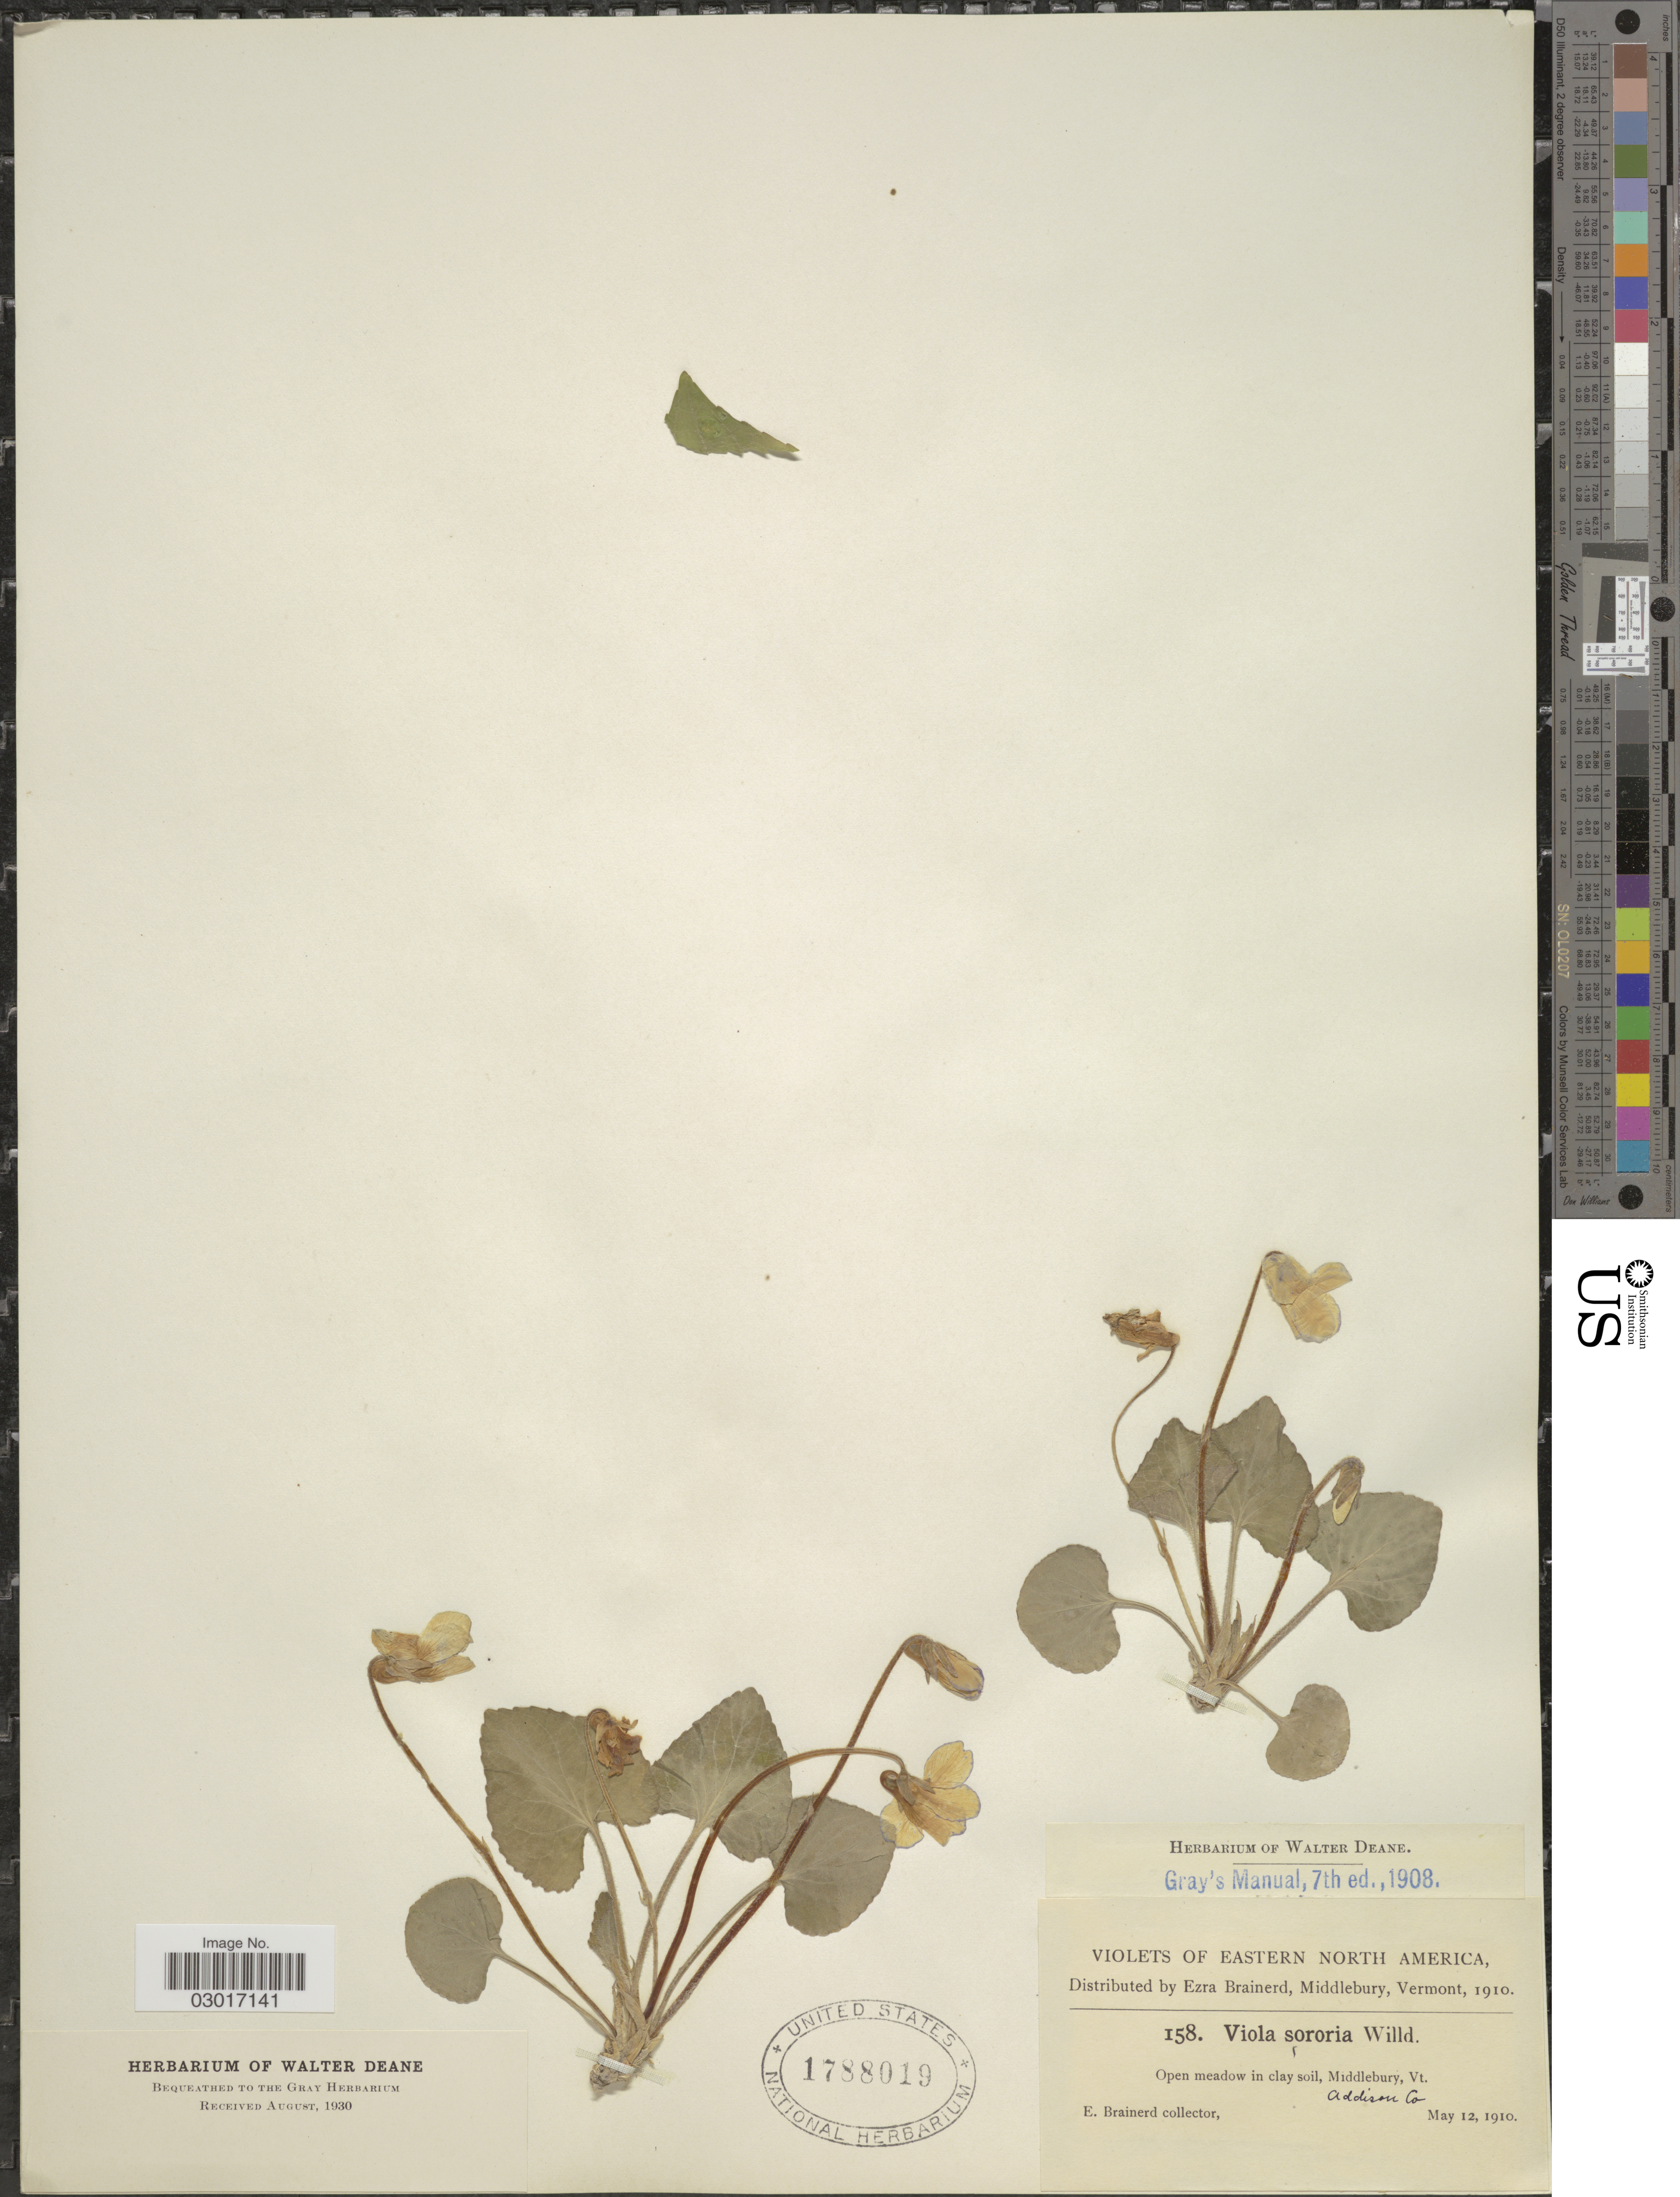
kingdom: Plantae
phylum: Tracheophyta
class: Magnoliopsida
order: Malpighiales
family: Violaceae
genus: Viola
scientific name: Viola sororia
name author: Willd.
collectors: E. Brainerd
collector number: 158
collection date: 1910-05-12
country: United States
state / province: Vermont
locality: Eastern North America. Open meadow in clay soil, Middlebury, Vt. Addison Co.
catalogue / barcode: US 1788019